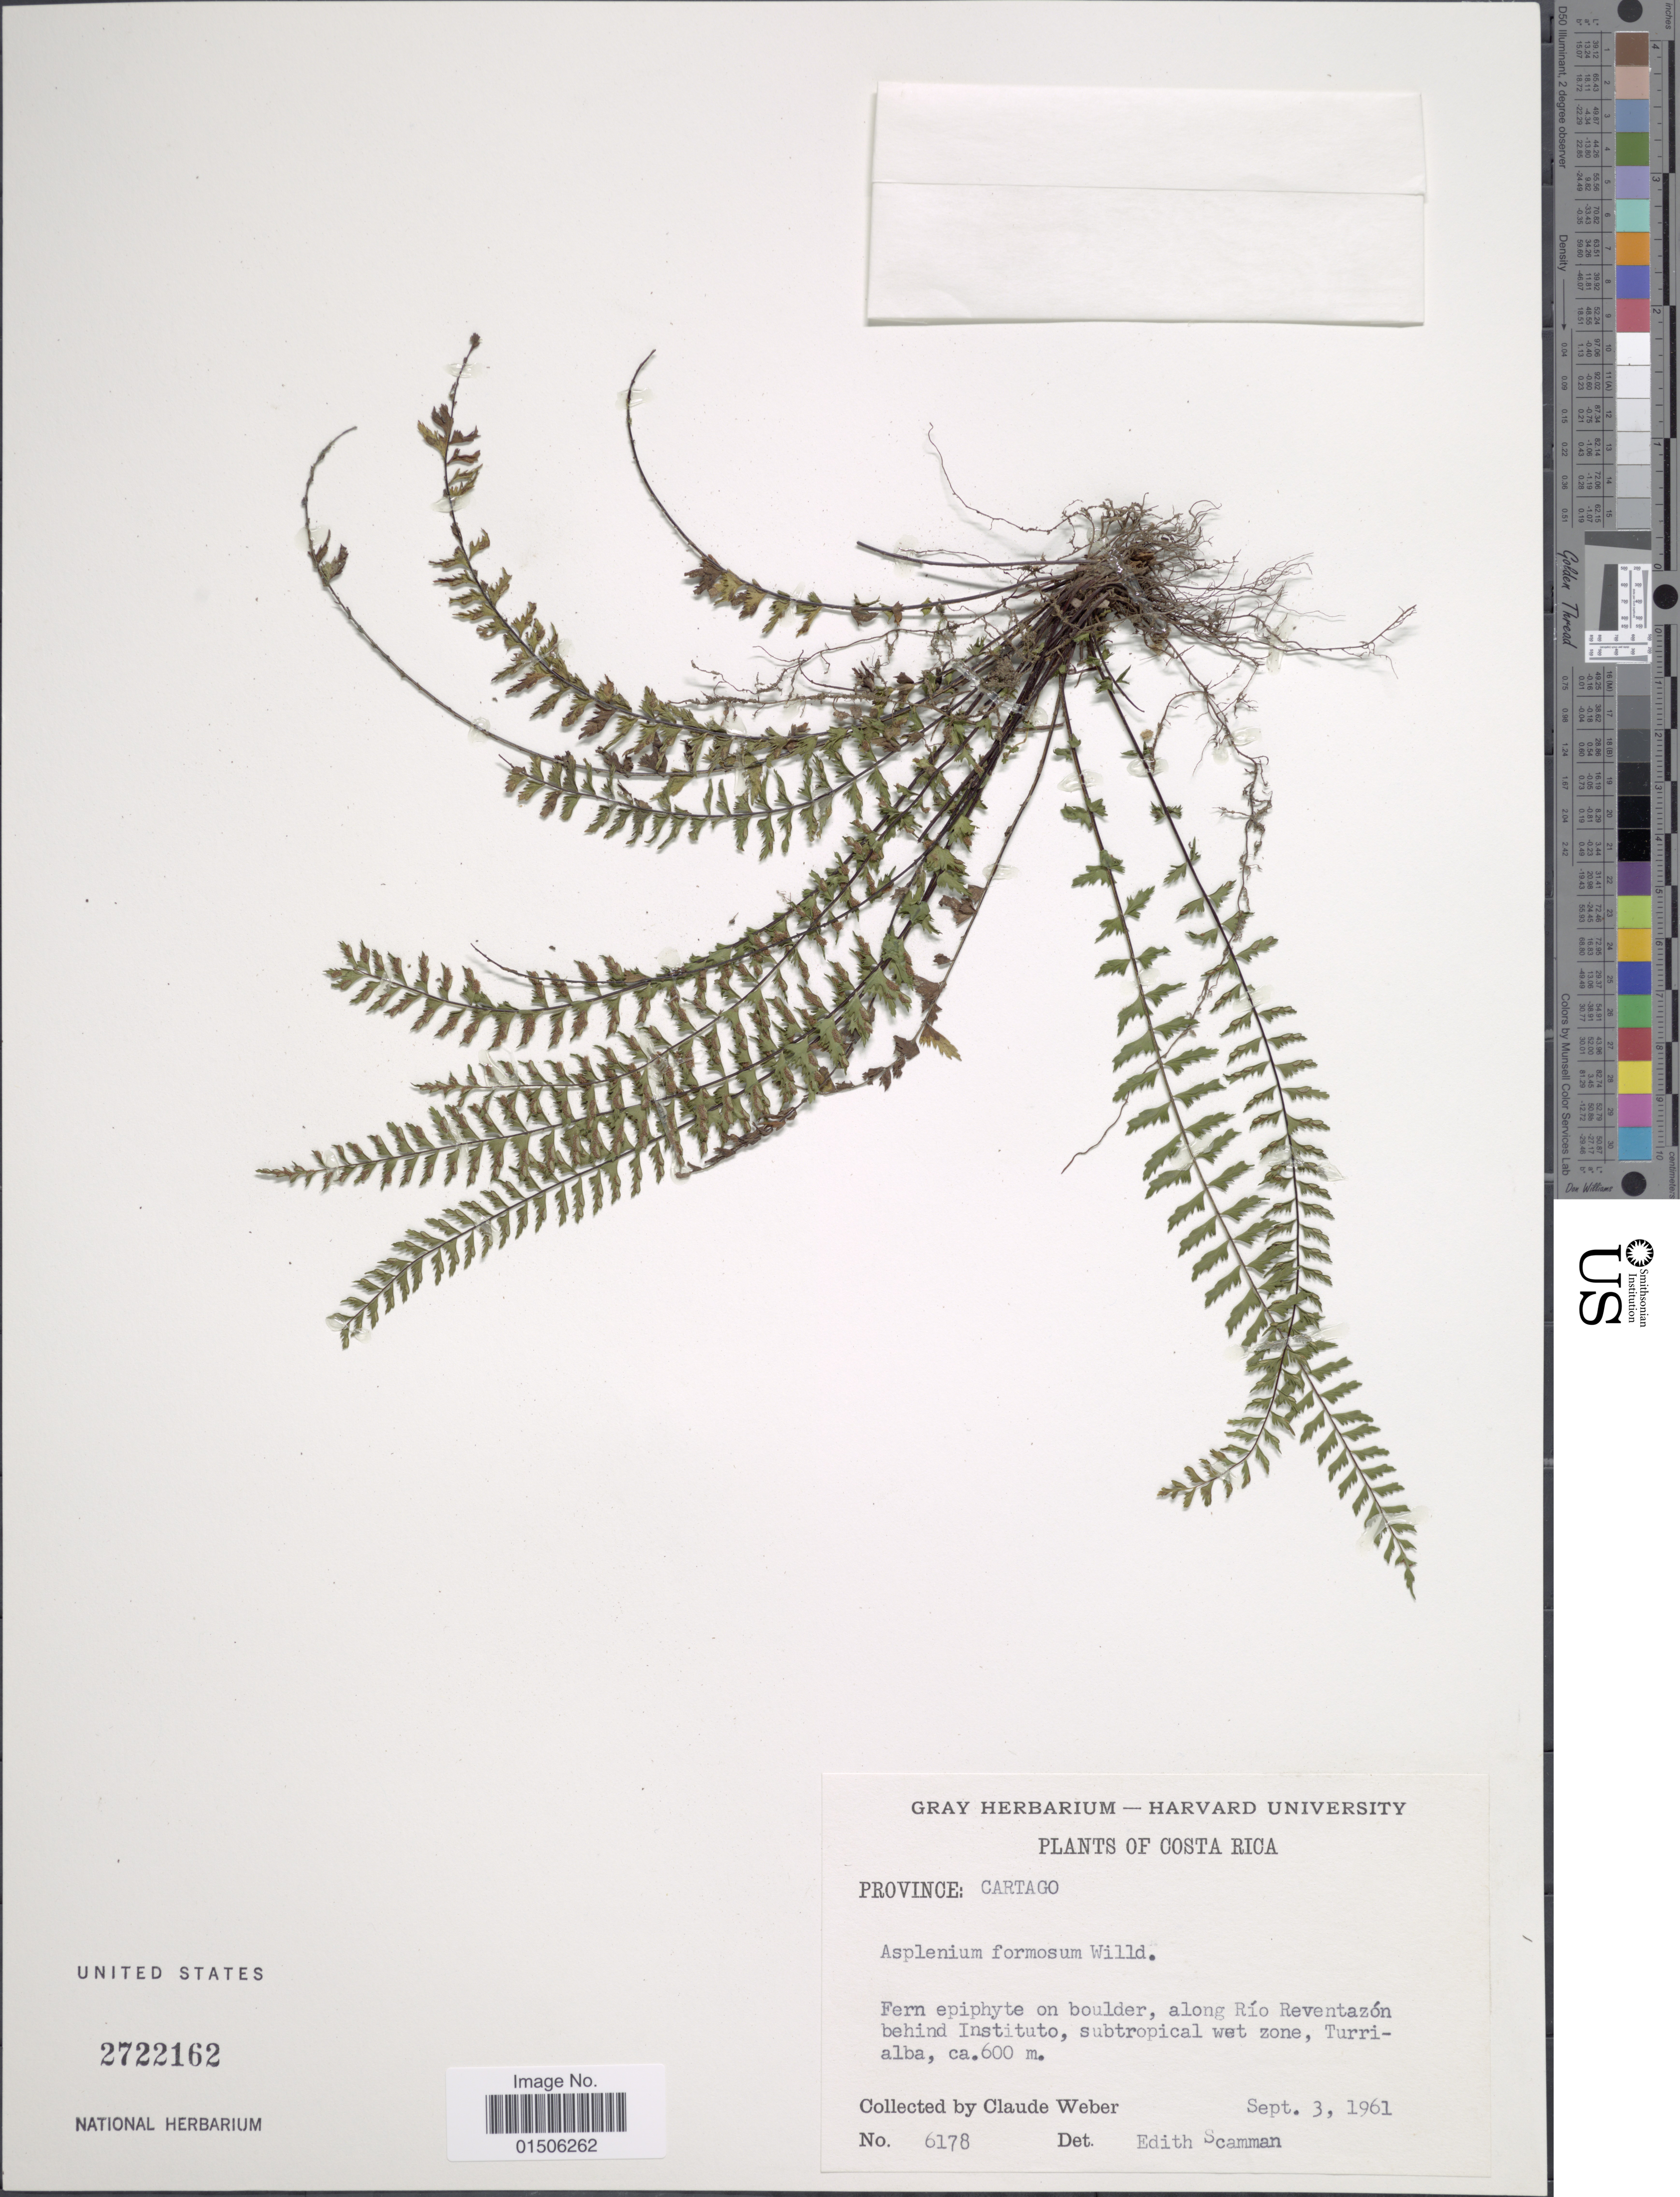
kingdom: Plantae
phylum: Tracheophyta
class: Polypodiopsida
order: Polypodiales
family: Aspleniaceae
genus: Asplenium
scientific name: Asplenium formosum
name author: Willd.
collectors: C. Weber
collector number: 6178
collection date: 1961-09-03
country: Costa Rica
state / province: Cartago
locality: Along Río Reventazón behind Instituto, subtropical wet zobe, Turrialba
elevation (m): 600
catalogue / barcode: US 272162